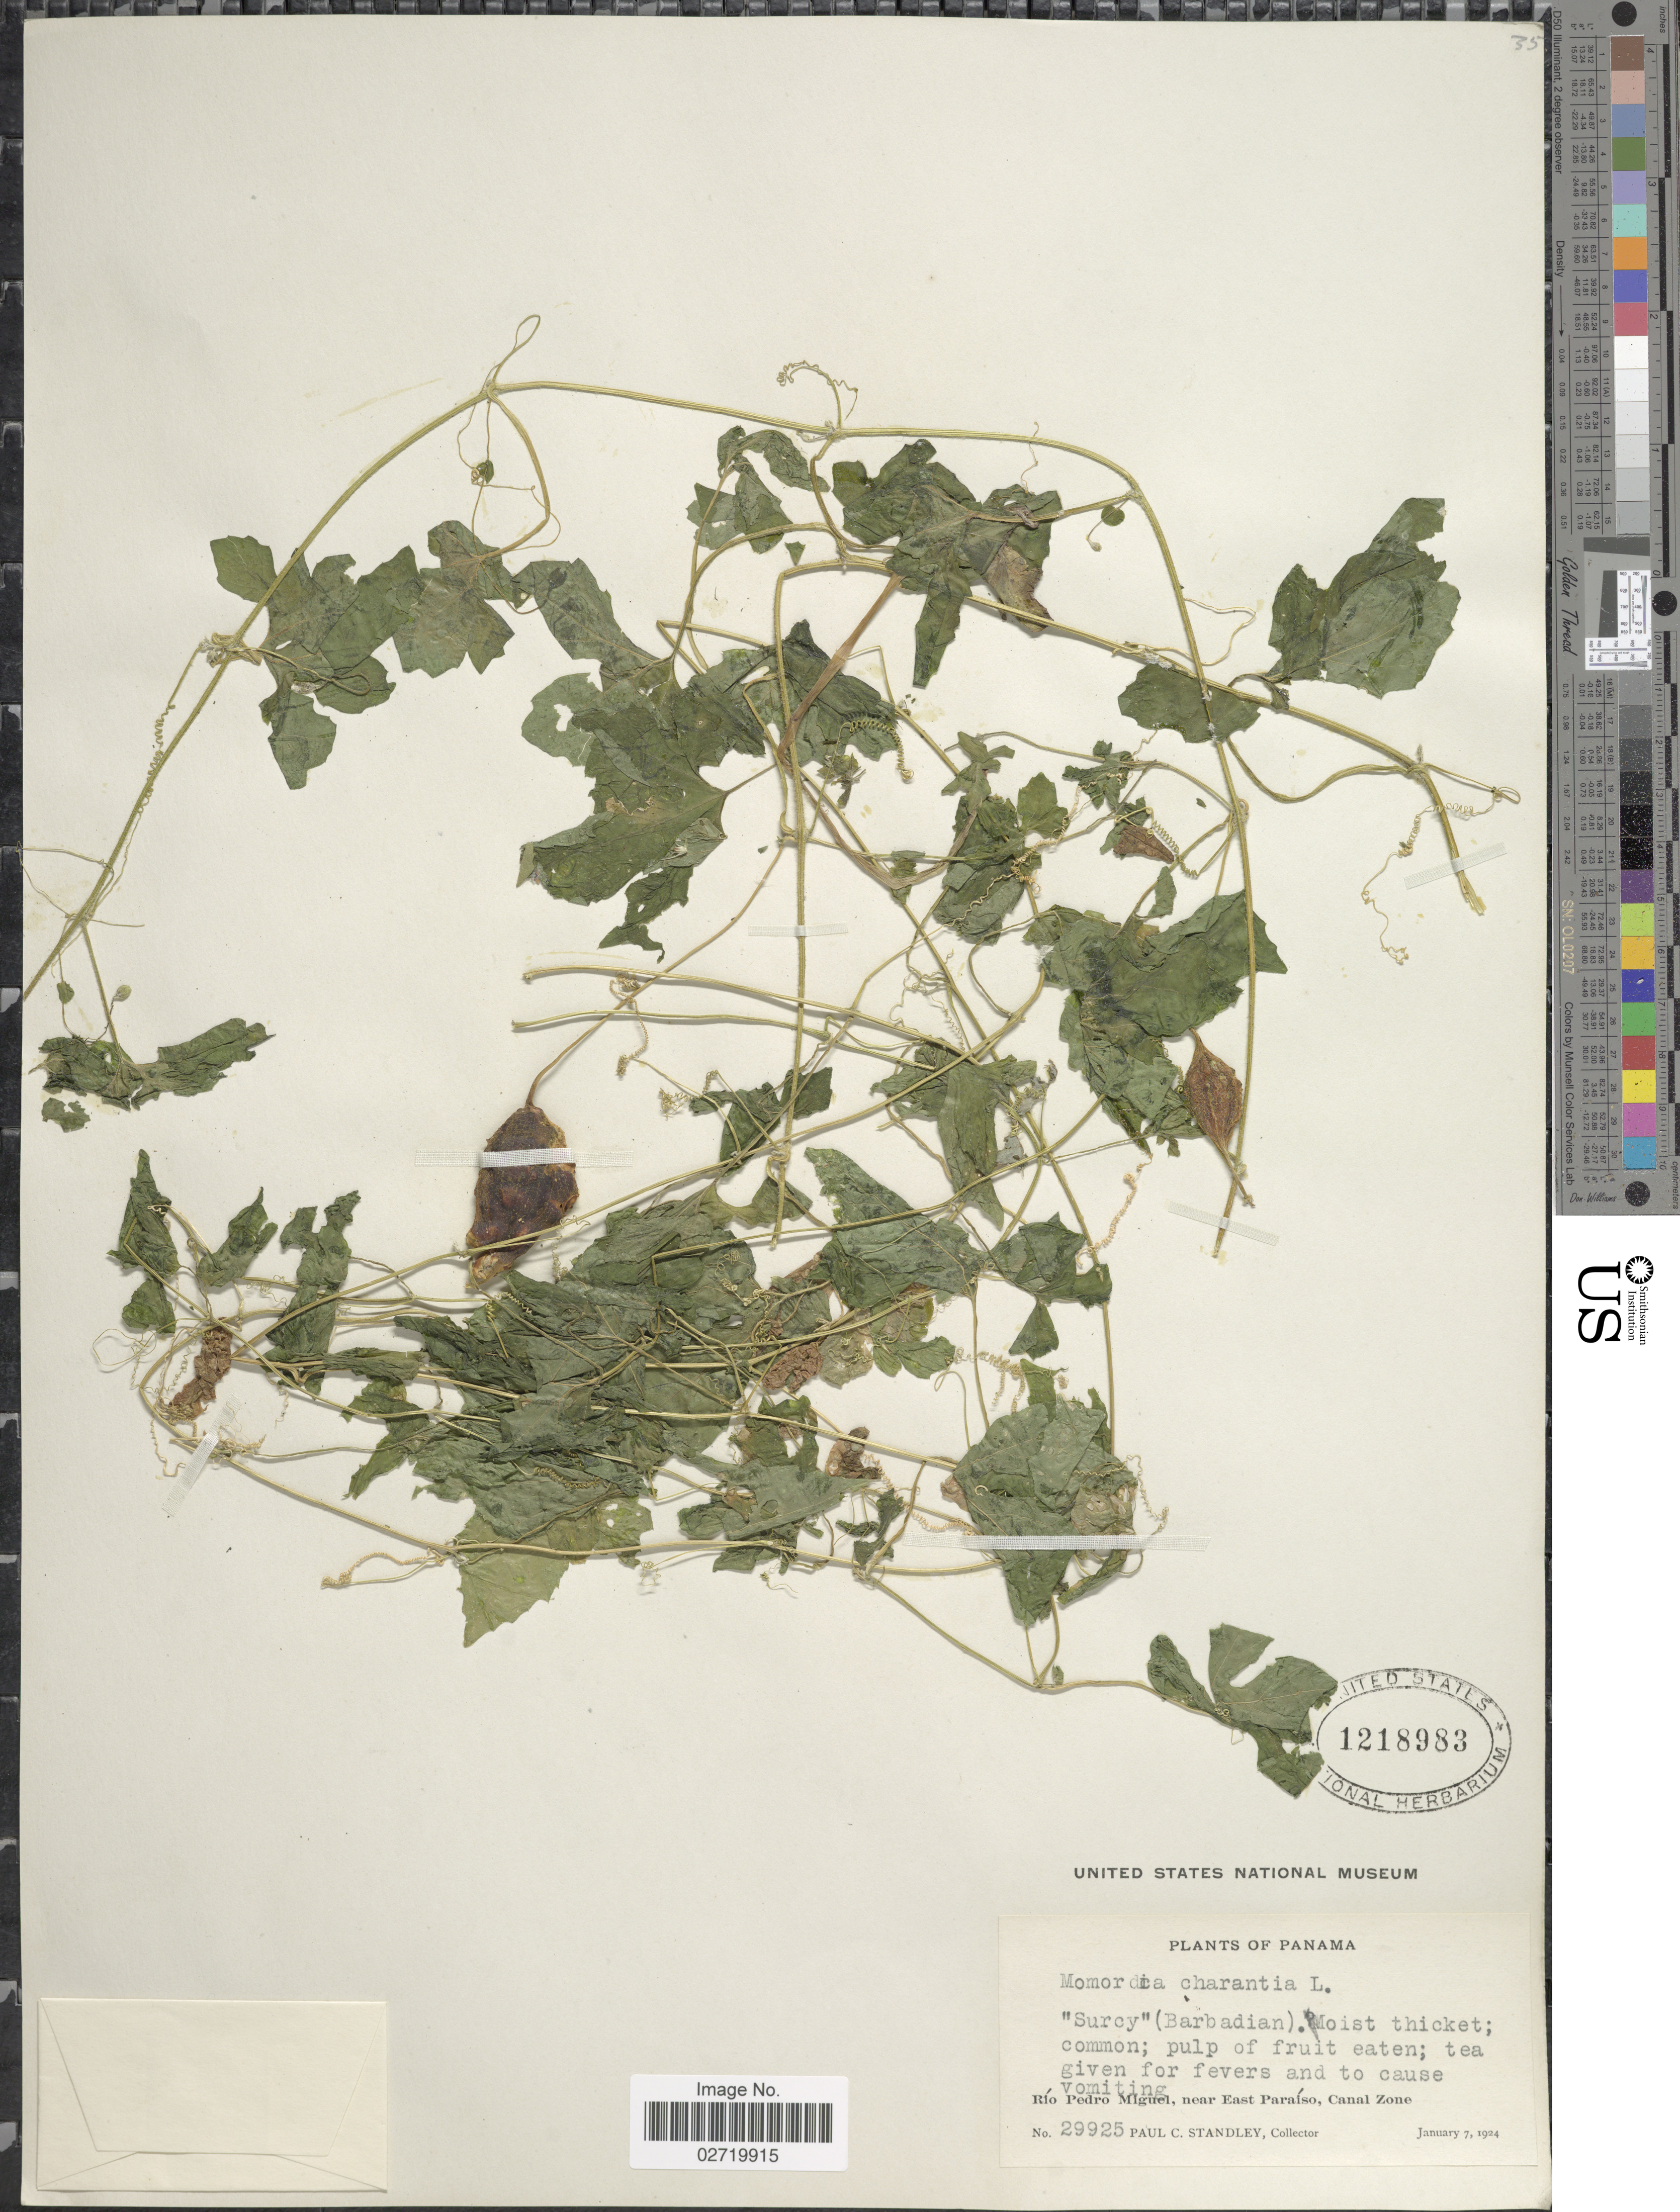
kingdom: Plantae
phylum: Tracheophyta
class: Magnoliopsida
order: Cucurbitales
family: Cucurbitaceae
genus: Momordica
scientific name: Momordica charantia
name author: L.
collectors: P. C. Standley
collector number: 29925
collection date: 1924-01-07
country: Panama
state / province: Colón / Panamá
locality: Rio Pedro Miguel, near East Paraiso, Canal Zone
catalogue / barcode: US 1218983